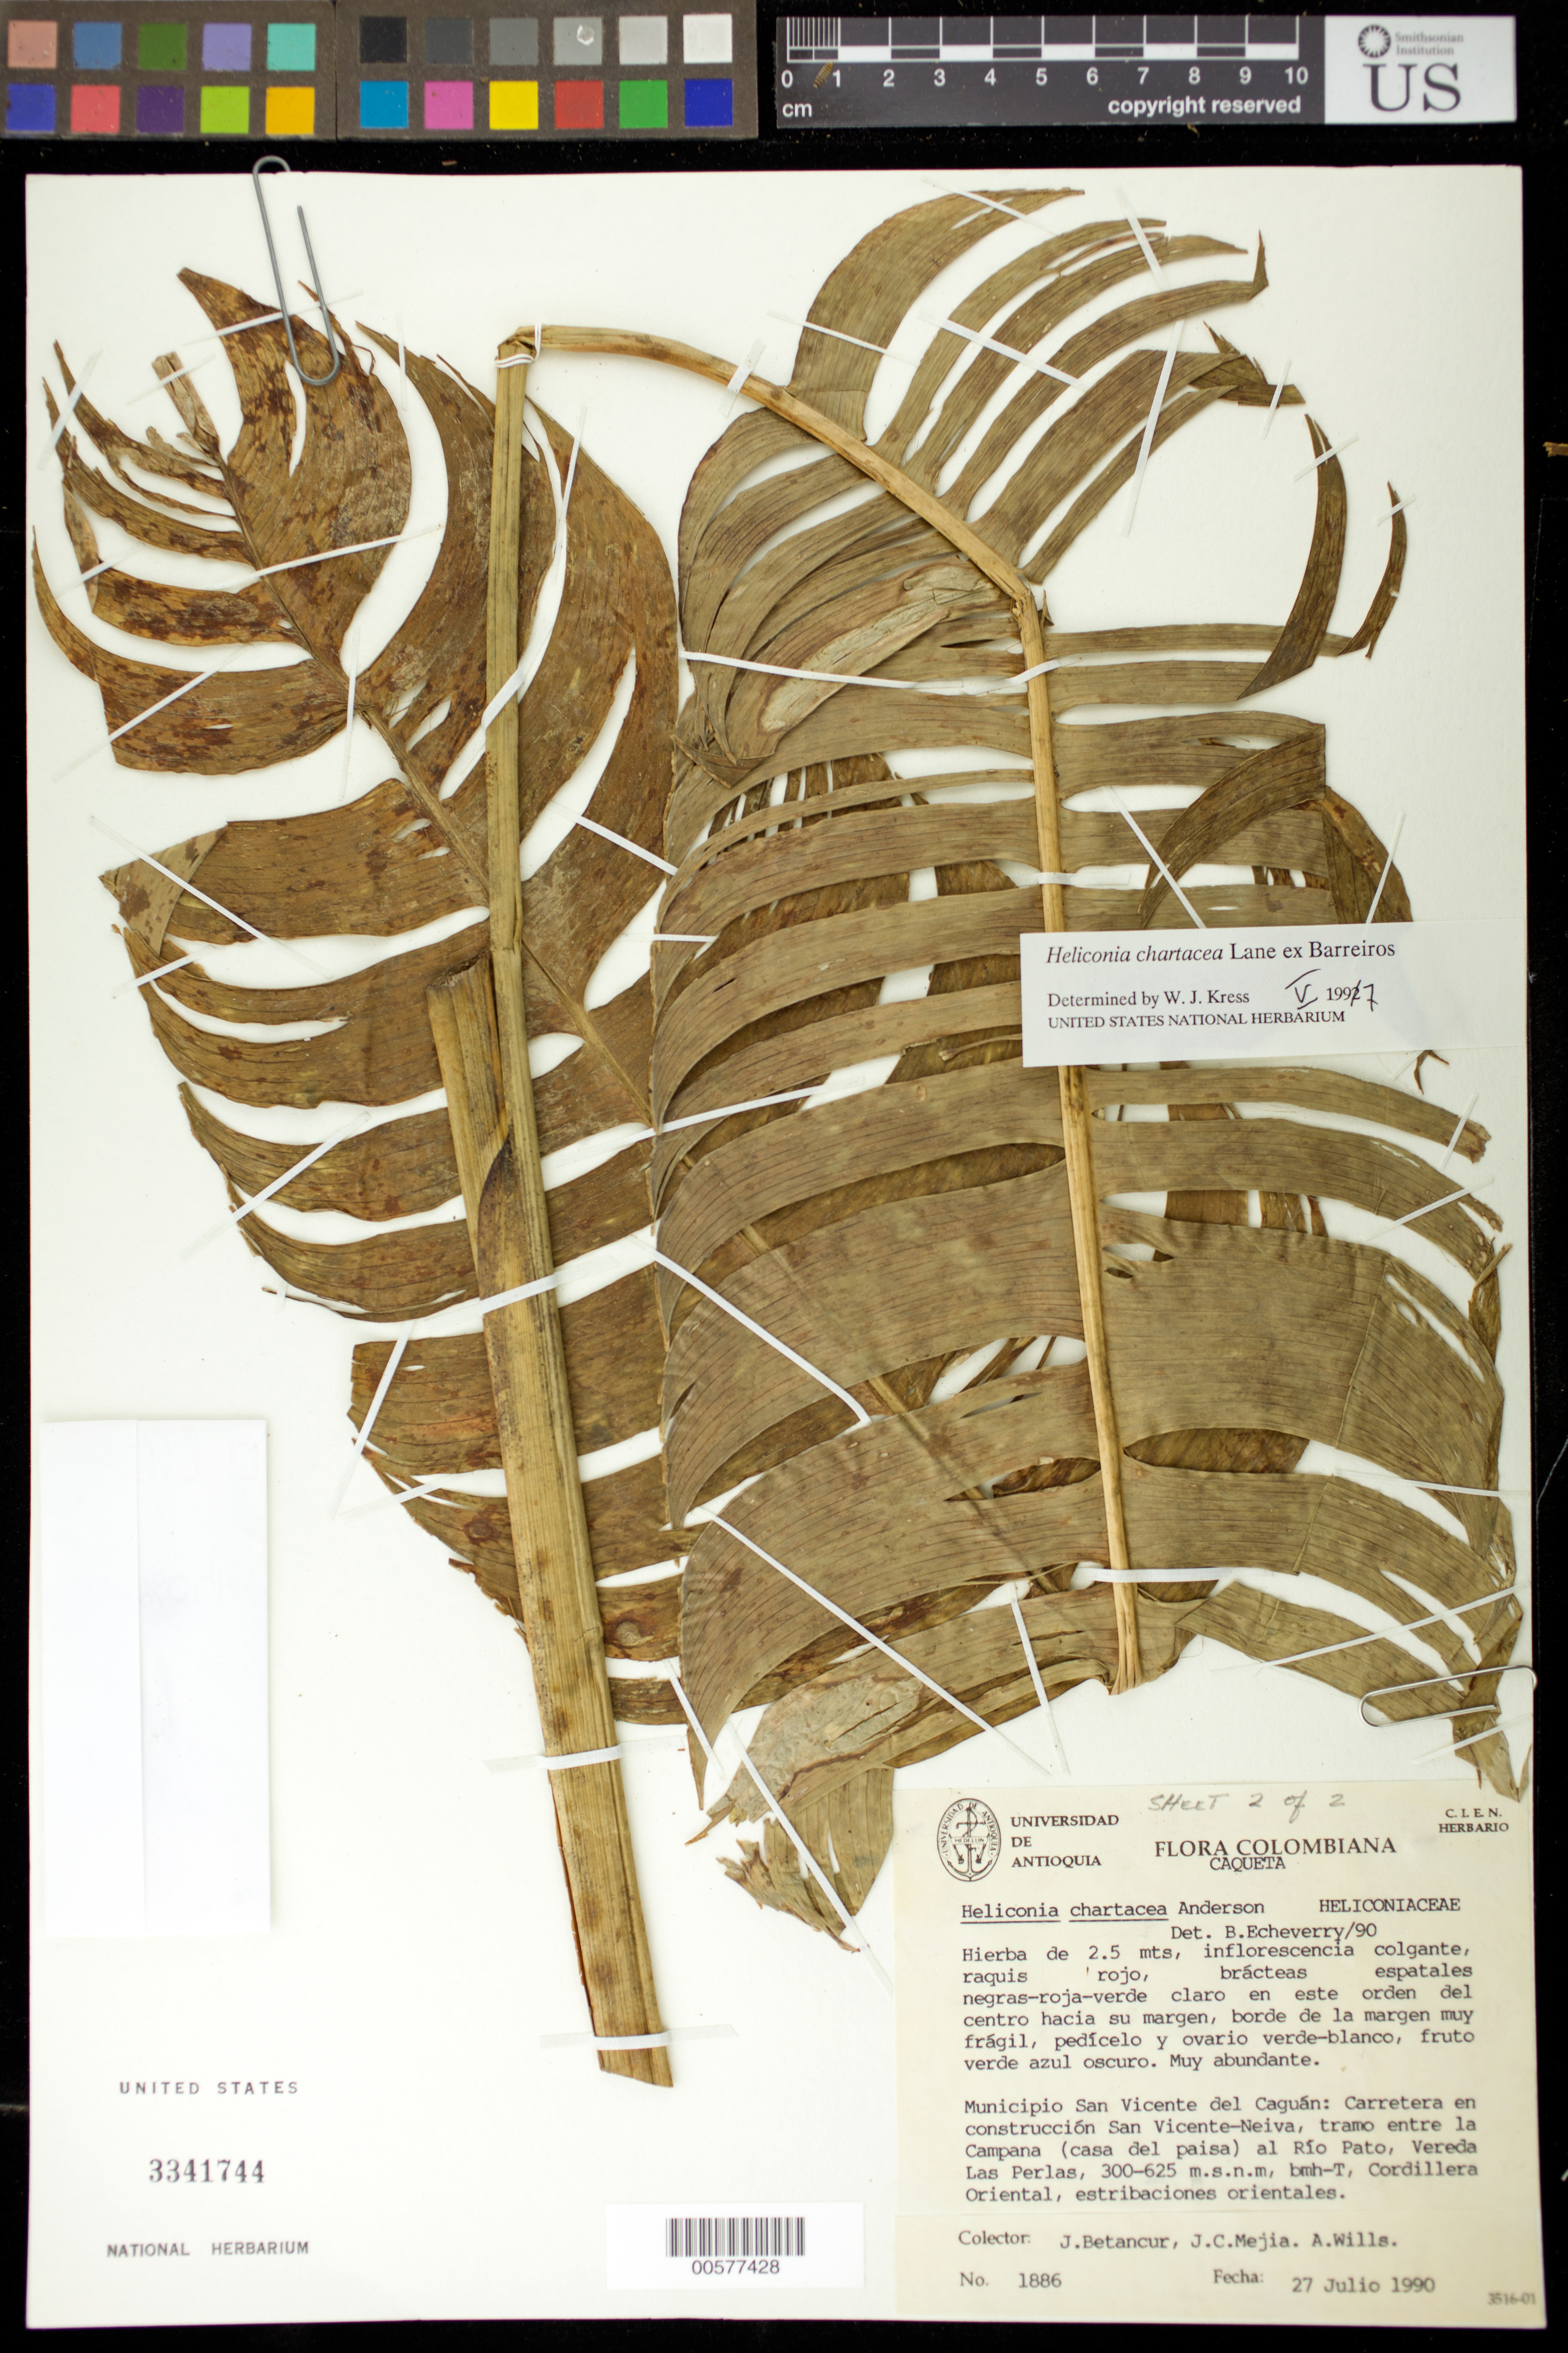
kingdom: Plantae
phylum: Tracheophyta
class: Liliopsida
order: Zingiberales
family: Heliconiaceae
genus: Heliconia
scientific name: Heliconia chartacea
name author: Lane ex Barreiros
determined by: Echeverry, B.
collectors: J. C. Betancur, J. C. Mejia & A. Wills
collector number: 1886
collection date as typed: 27 Jul 1990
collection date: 1990-07-27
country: Colombia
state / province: Caquetá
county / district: San Vicente del Caguan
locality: Road under construction between San Vicent anad Neiva, stretch between La Campana to Rio Pato, Las Perlas trail. Cordillera Oriental, eastern spurs.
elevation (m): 300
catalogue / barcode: US 3341744